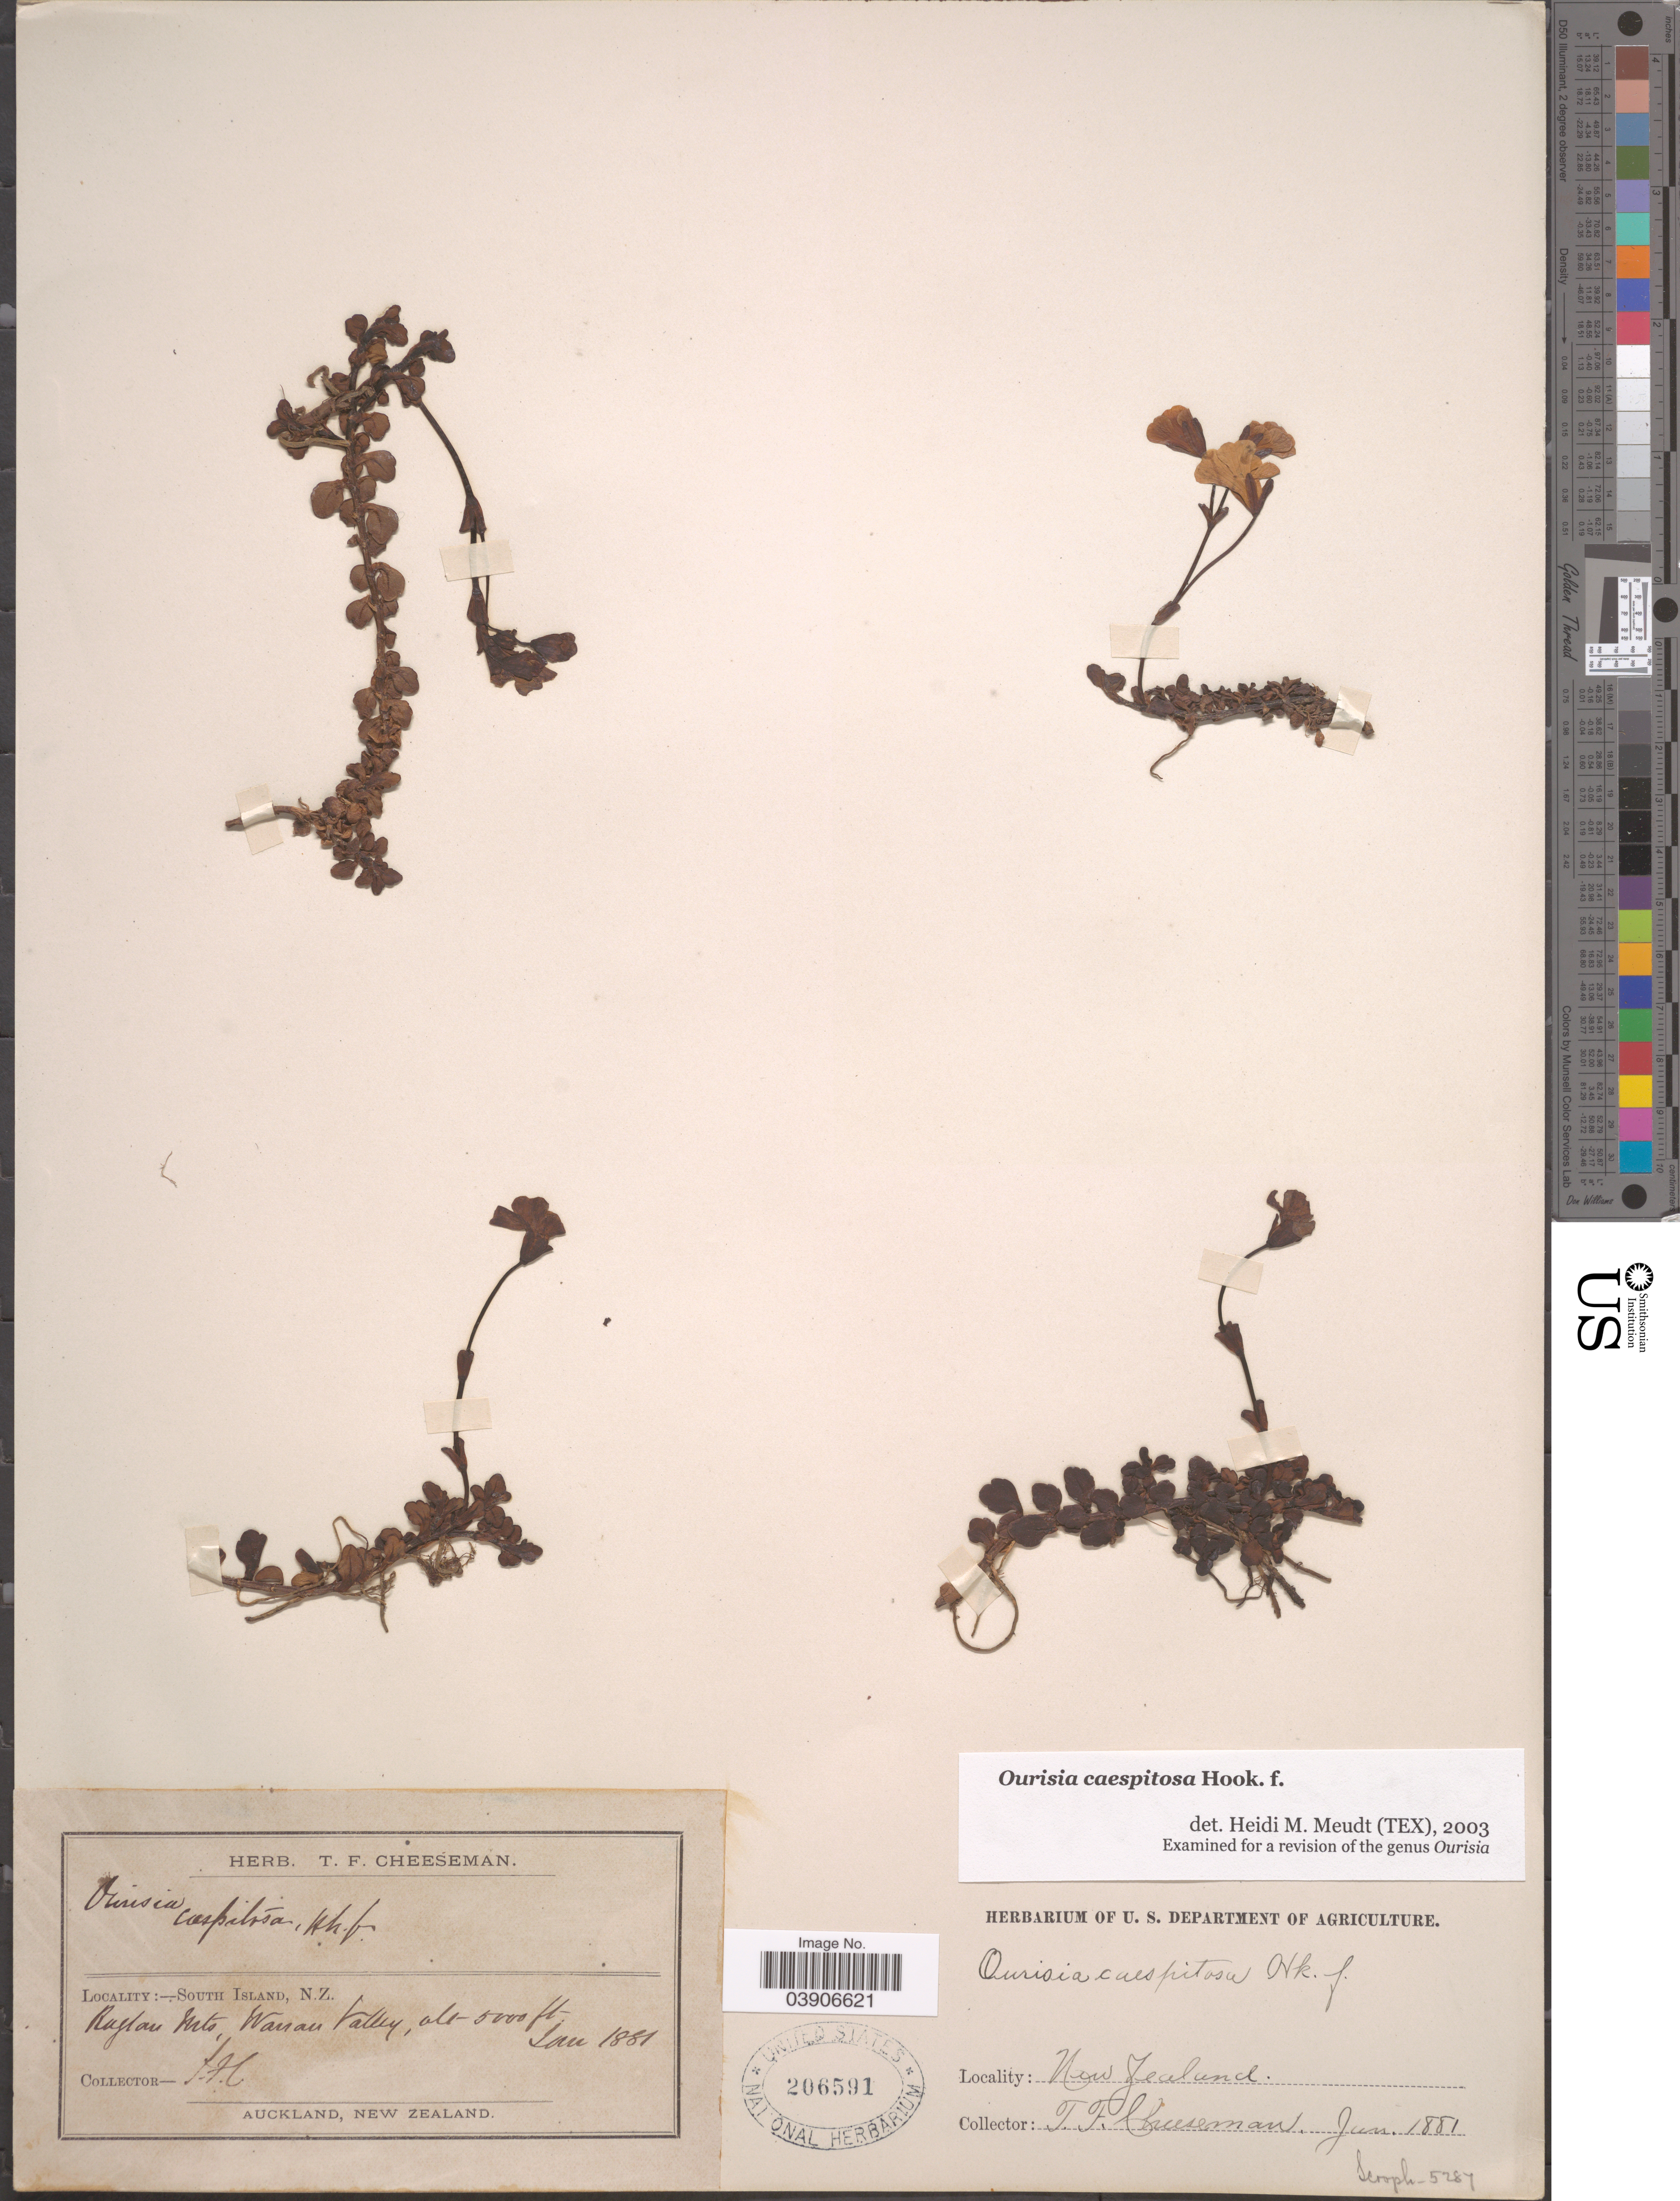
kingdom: Plantae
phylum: Tracheophyta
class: Magnoliopsida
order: Lamiales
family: Plantaginaceae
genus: Ourisia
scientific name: Ourisia caespitosa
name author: Hook. f.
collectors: T. F. Cheeseman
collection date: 1881-01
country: New Zealand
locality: South Island. Raglan Mts, Warran Valley.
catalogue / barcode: US 206591